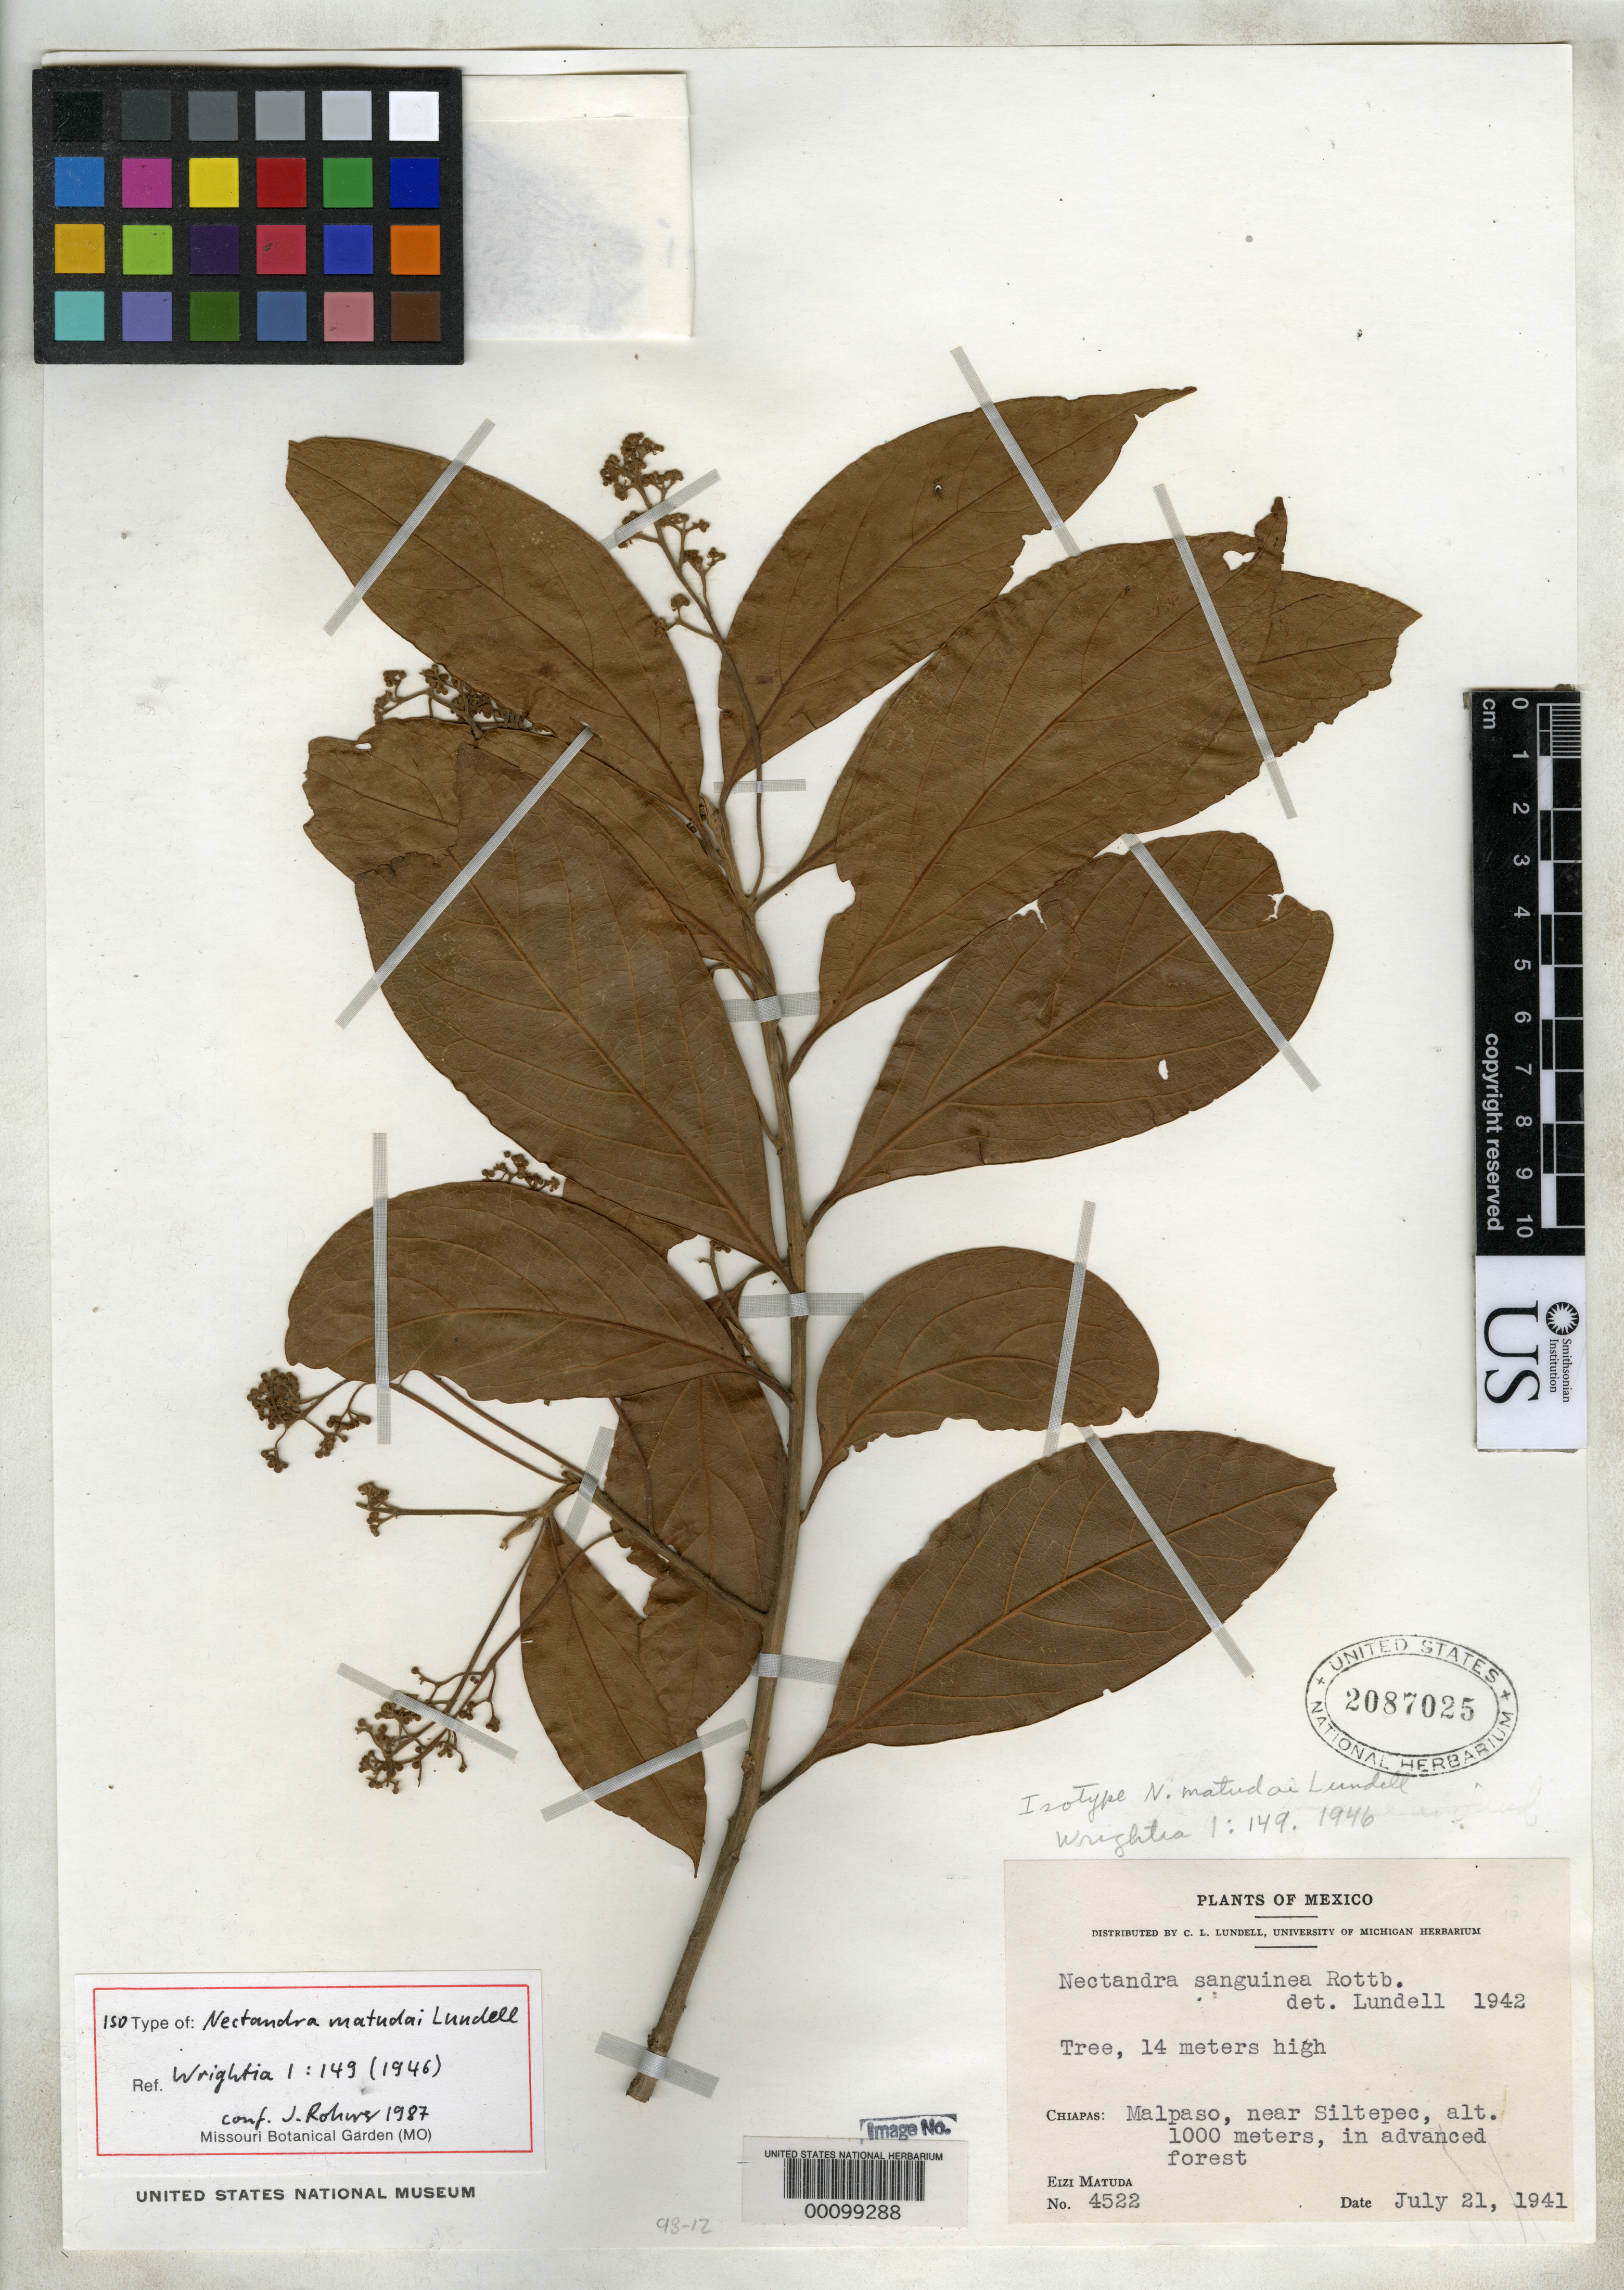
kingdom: Plantae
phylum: Tracheophyta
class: Magnoliopsida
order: Laurales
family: Lauraceae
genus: Nectandra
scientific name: Nectandra matudae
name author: Lundell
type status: Isotype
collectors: E. Matuda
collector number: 4522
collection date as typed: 21 Jul 1941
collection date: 1941-07-21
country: Mexico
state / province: Chiapas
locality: Malpaso, near Siltepec.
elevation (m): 1000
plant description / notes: Specific epithet published as "matudai".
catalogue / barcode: US 2087025